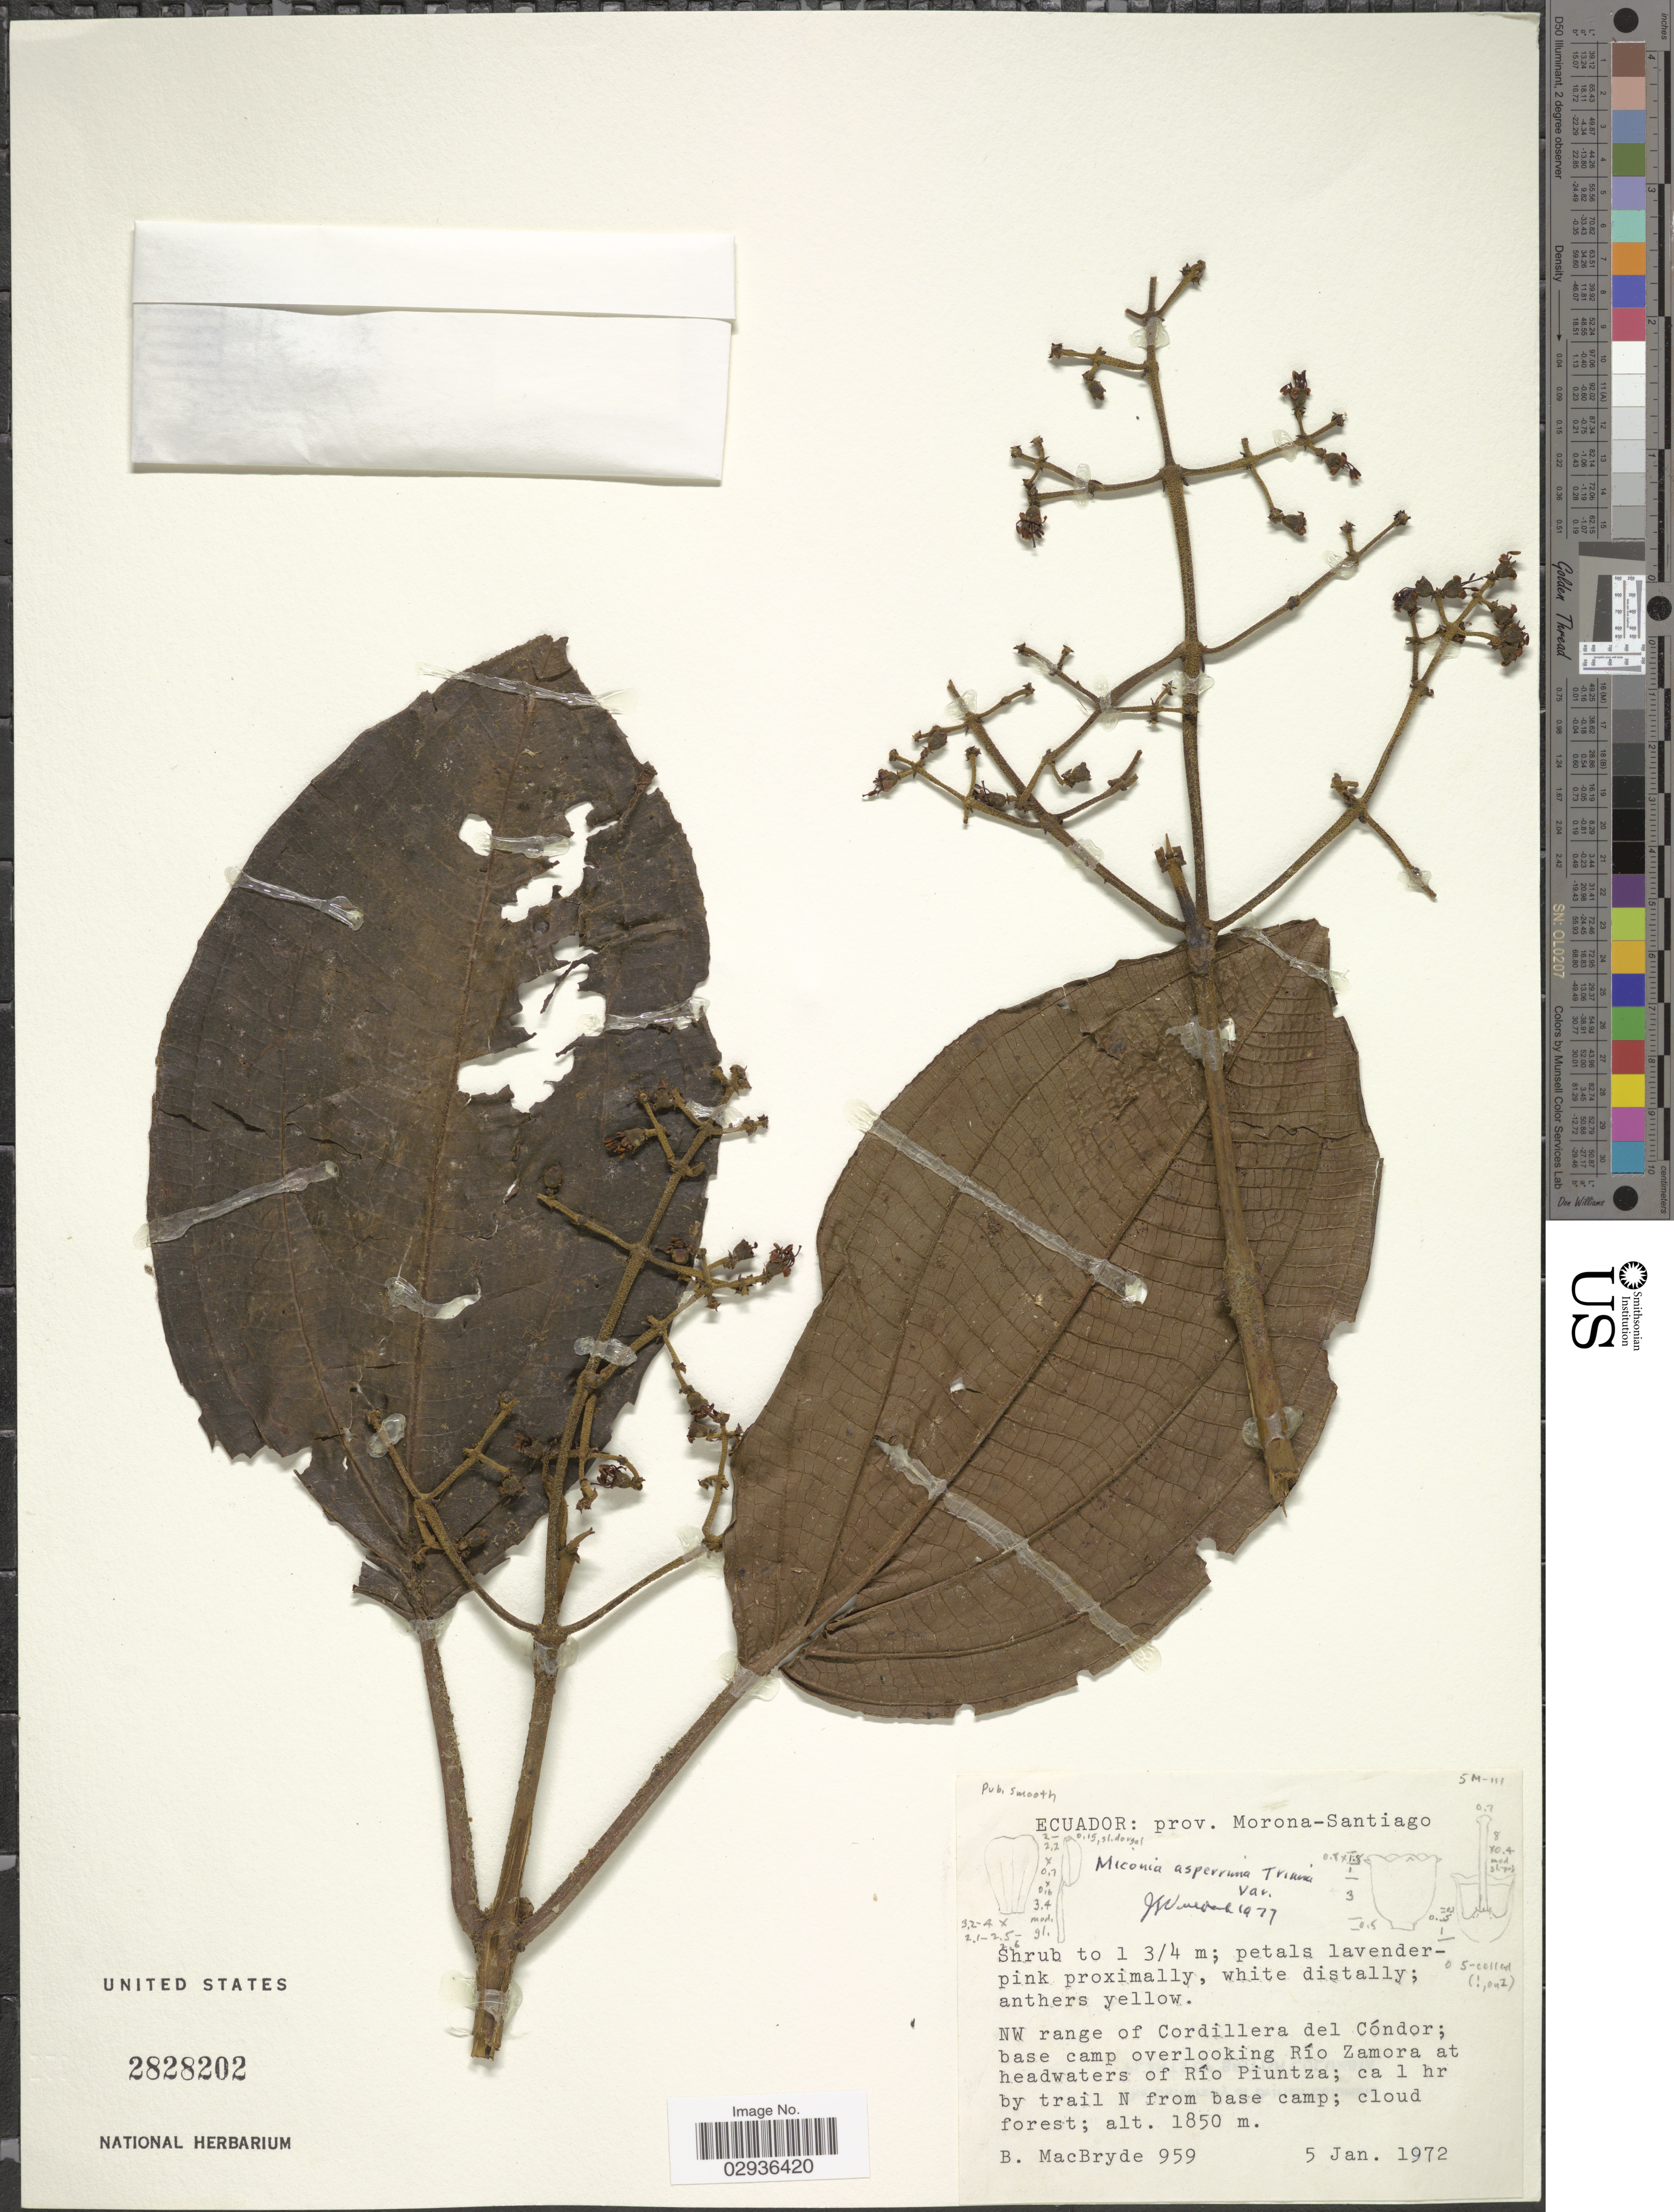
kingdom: Plantae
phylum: Tracheophyta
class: Magnoliopsida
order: Myrtales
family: Melastomataceae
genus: Miconia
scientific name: Miconia asperrima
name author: Triana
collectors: B. MacBryde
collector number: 959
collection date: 1972-01-05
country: Ecuador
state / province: Morona-Santiago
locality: NW range of Cordillera del Cóndor; base camp overlooking Río Zamora at headwaters of Río Piuntza, ca 1 hr by trail N from base camp.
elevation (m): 1850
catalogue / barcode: US 2828202